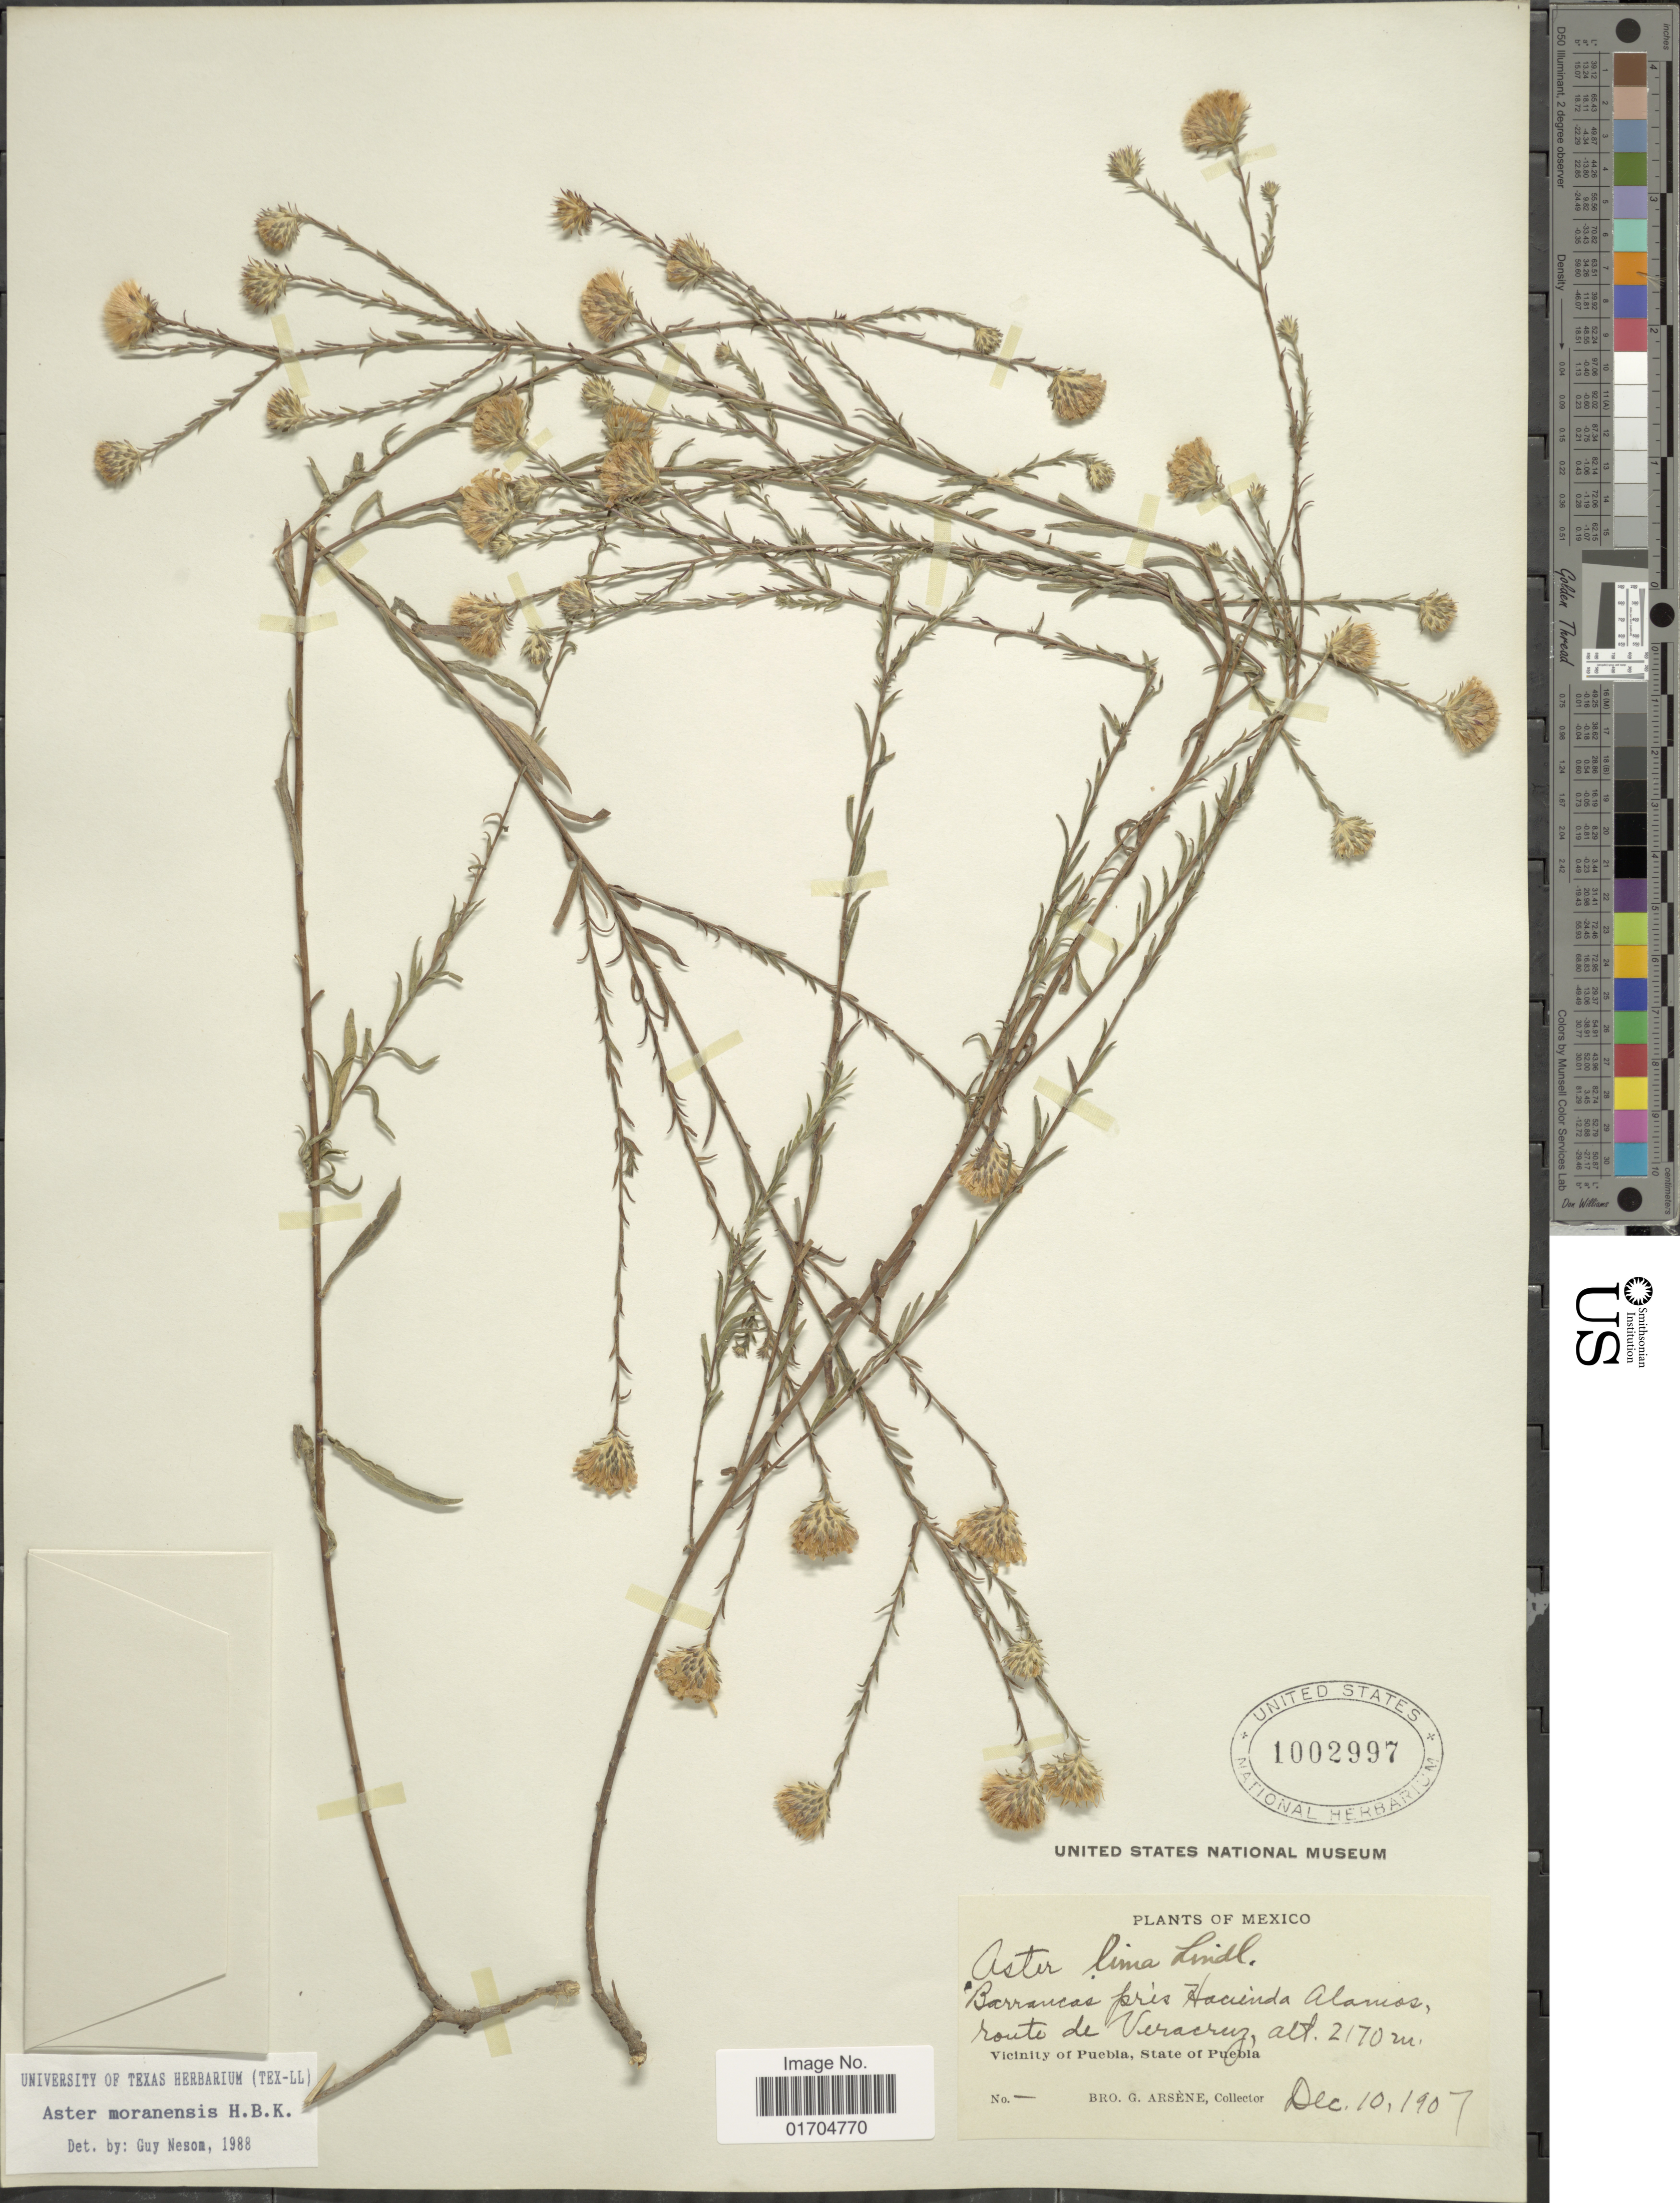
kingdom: Plantae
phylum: Tracheophyta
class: Magnoliopsida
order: Asterales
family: Asteraceae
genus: Symphyotrichum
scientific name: Symphyotrichum moranense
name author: (Kunth) G.L. Nesom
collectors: Bro. G. Arsène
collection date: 1907-12-10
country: Mexico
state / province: Puebla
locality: Barrancas prés Hacienda Alamos, route de Veracruz, Vicinity of Puebla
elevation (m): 2170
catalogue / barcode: US 1002997